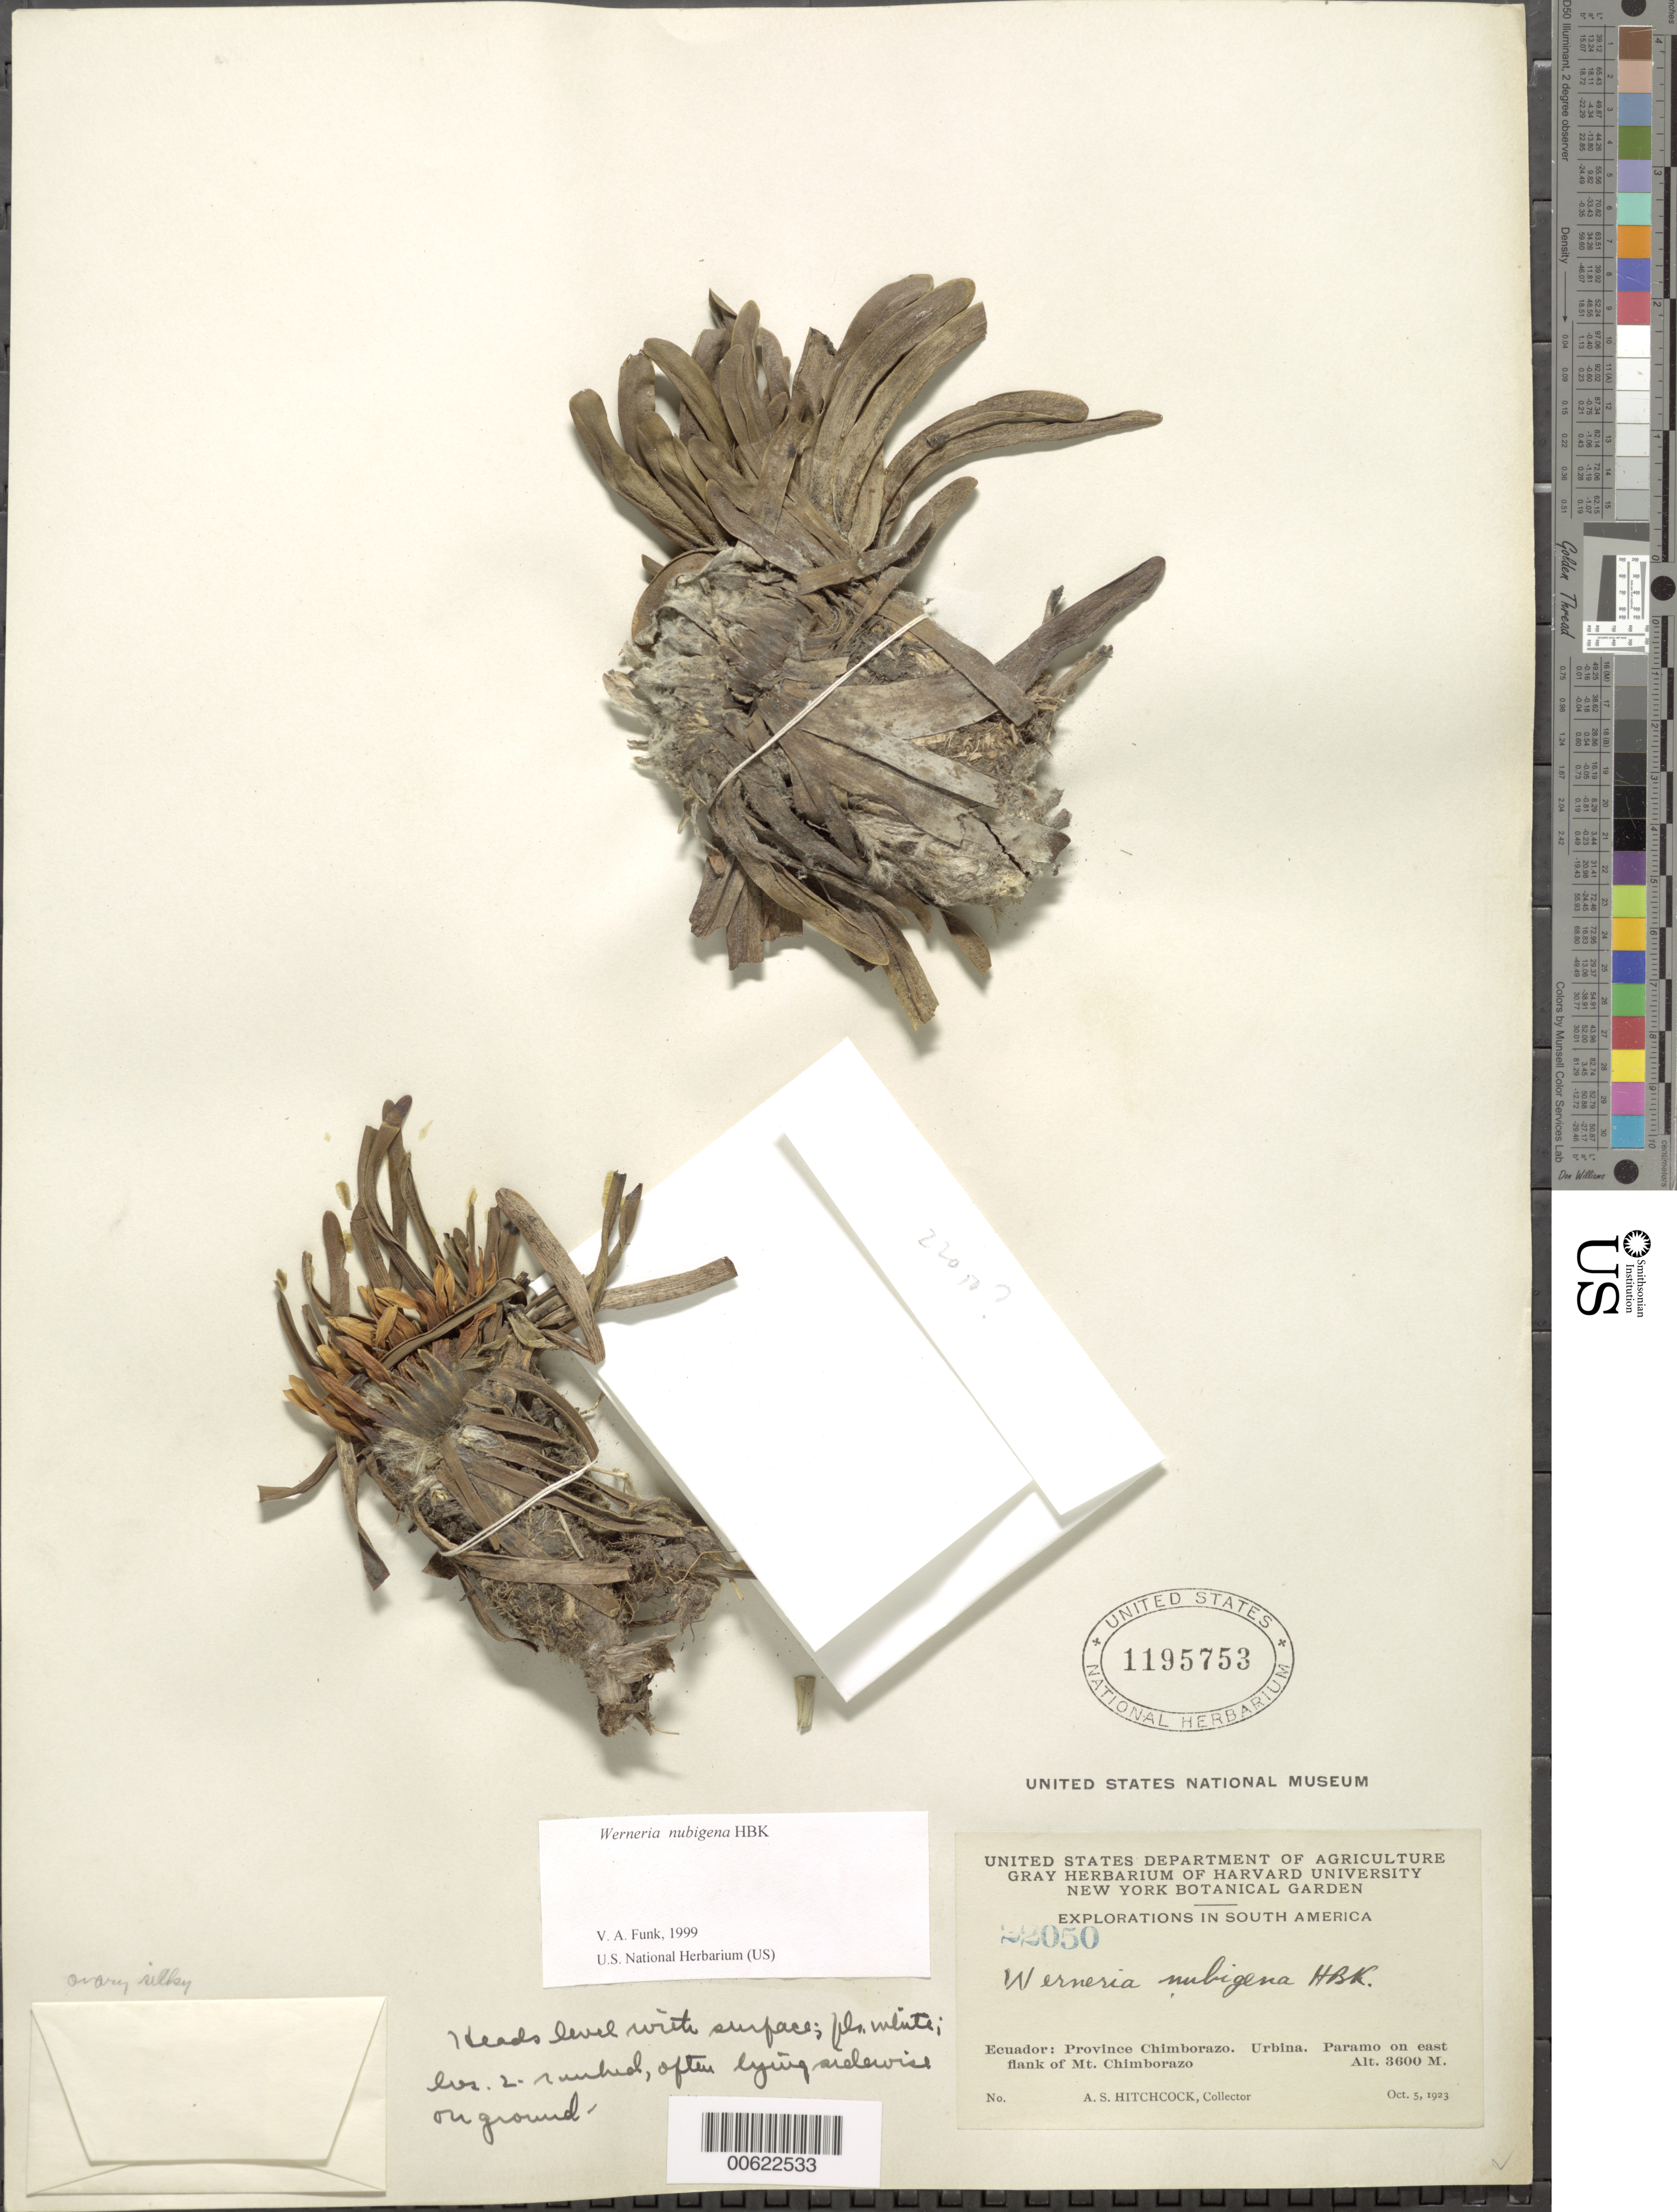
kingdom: Plantae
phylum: Tracheophyta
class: Magnoliopsida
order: Asterales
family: Asteraceae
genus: Werneria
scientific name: Werneria nubigena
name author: Kunth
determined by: Funk, Vicki A., (BOT), Smithsonian Institution - National Museum of Natural History (UNITED STATES)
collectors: A. S. Hitchcock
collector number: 22050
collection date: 1923-10-05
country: Ecuador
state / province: Chimborazo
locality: Urbina. Páramo on E flank of Mt. Chimborazo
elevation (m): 3600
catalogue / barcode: US 1195753